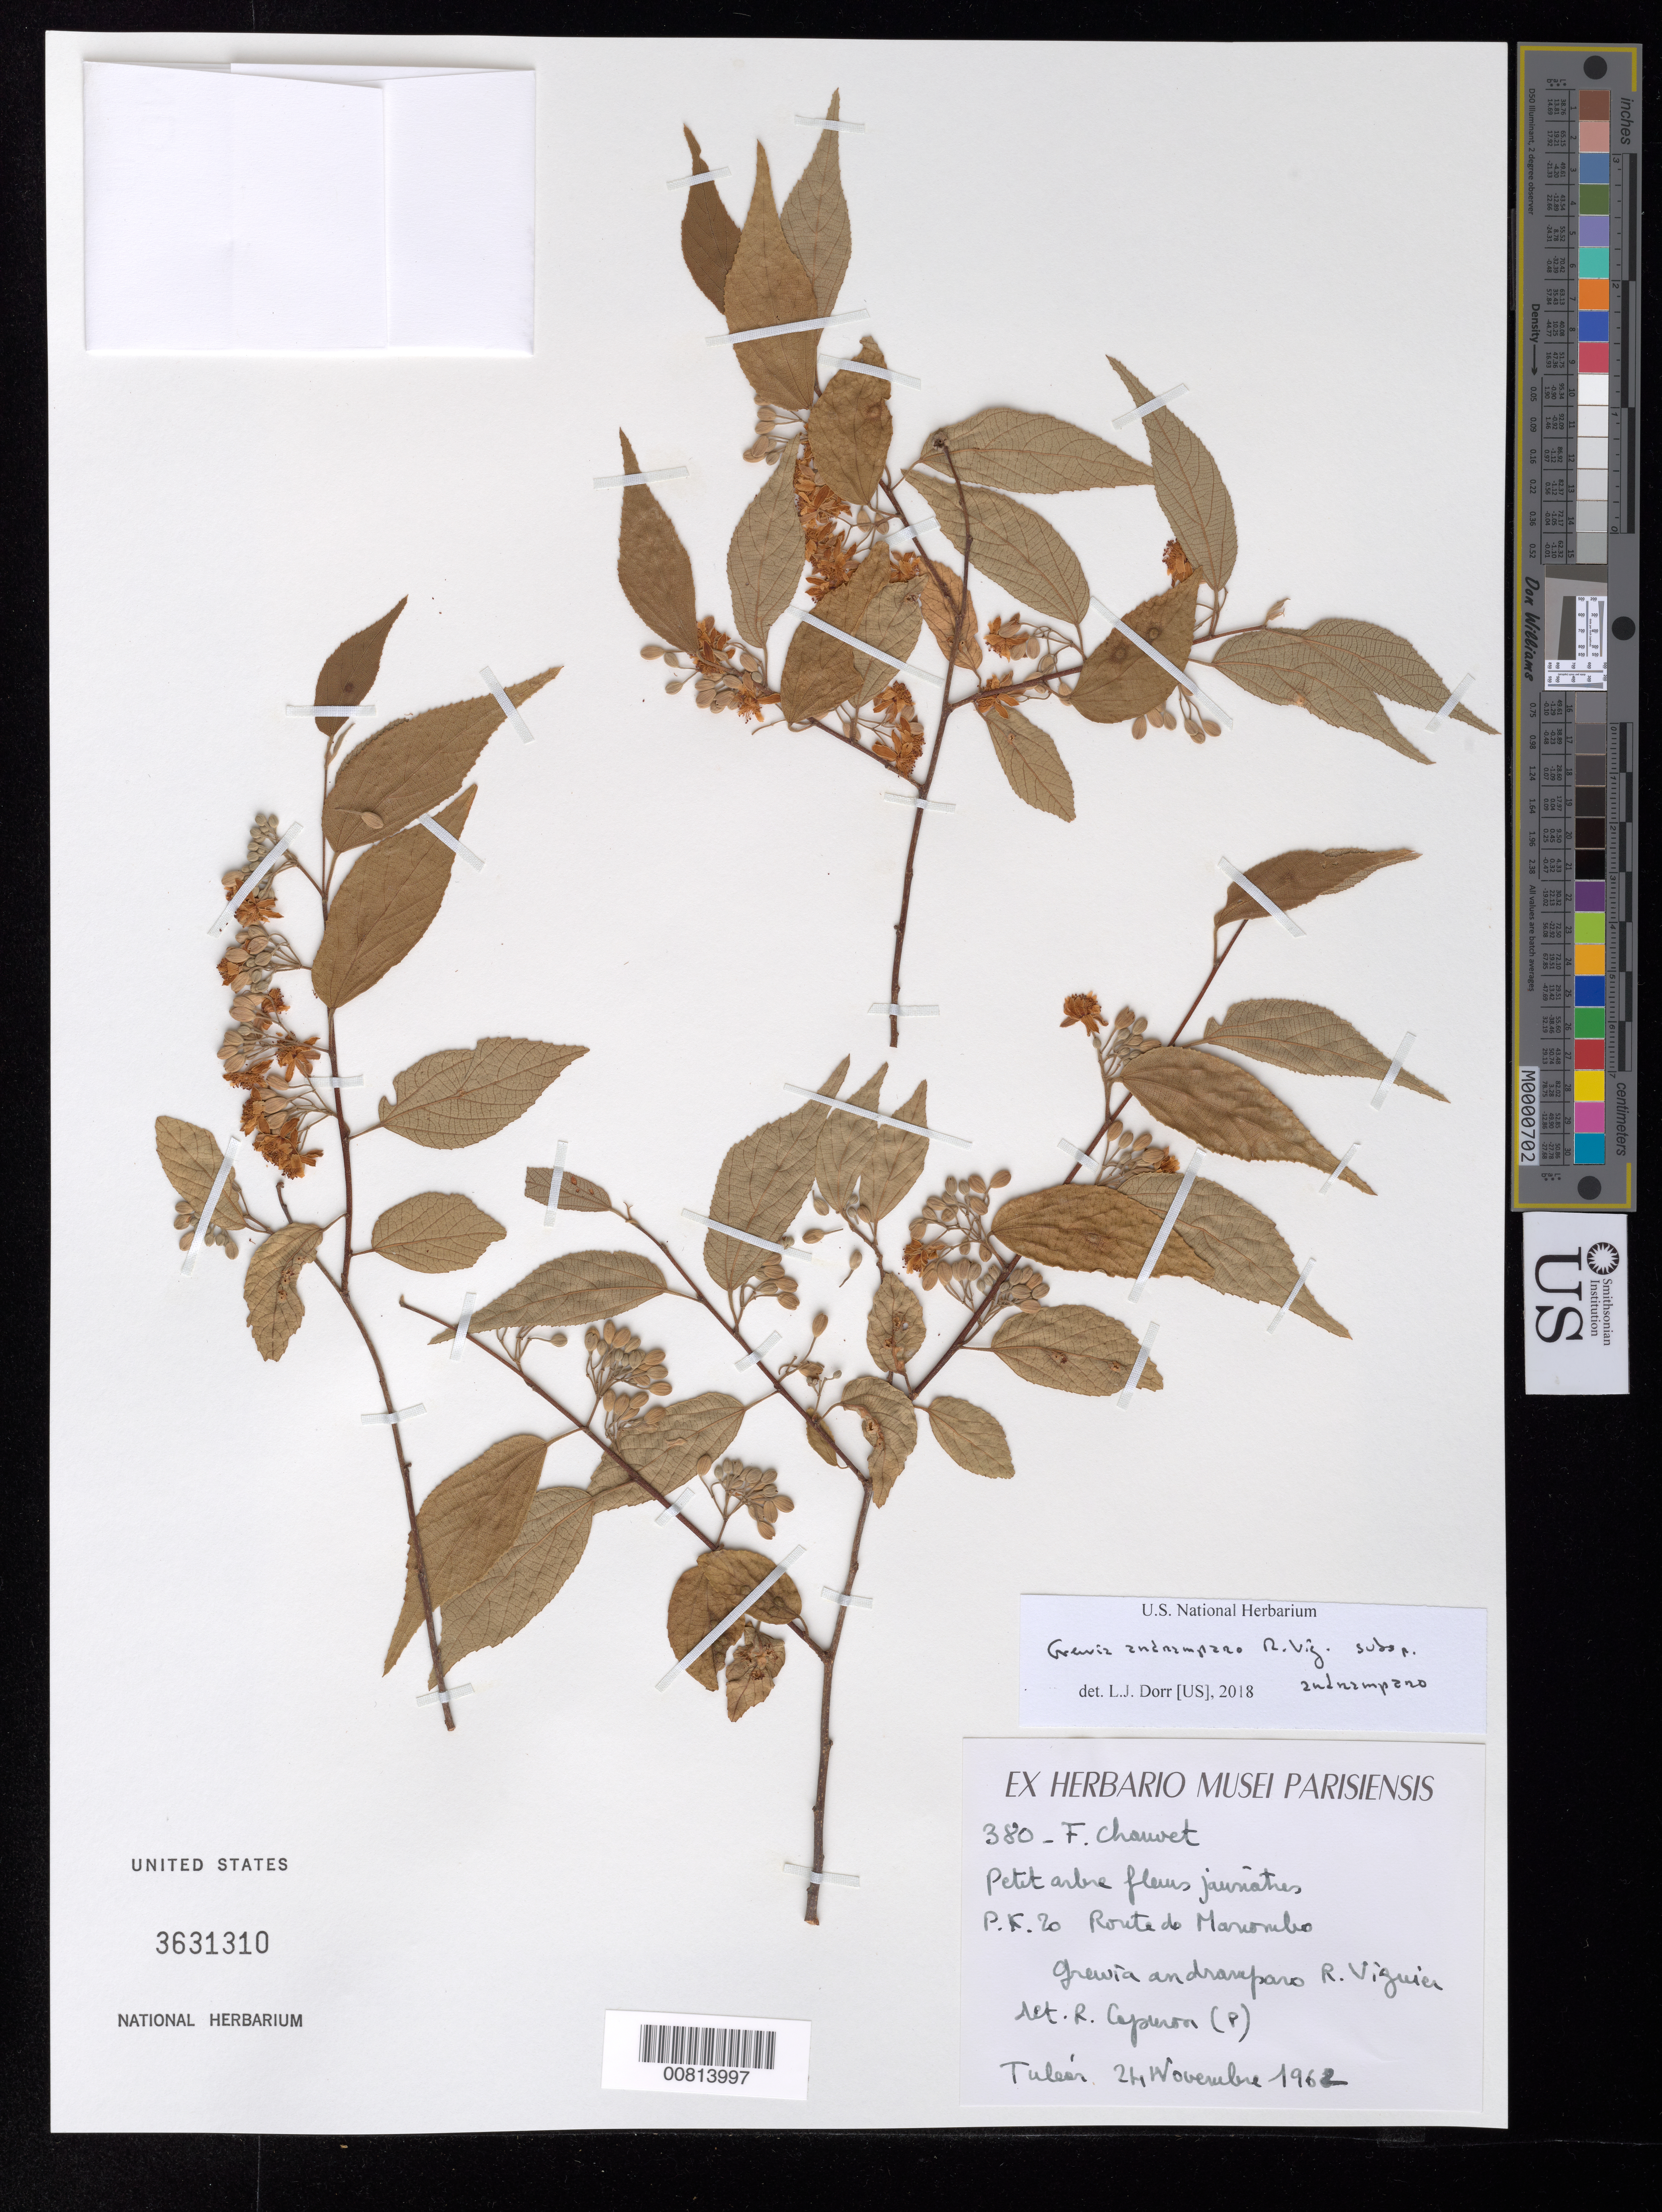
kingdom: Plantae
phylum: Tracheophyta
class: Magnoliopsida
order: Malvales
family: Malvaceae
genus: Grewia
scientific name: Grewia andramparo subsp. andramparo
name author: R. Vig.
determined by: Dorr, L. J., (BOT), Smithsonian Institution - National Museum of Natural History (UNITED STATES)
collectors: F. Chauvet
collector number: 380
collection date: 1962-11-21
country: Madagascar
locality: on route to Manombo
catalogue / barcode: US 3631310